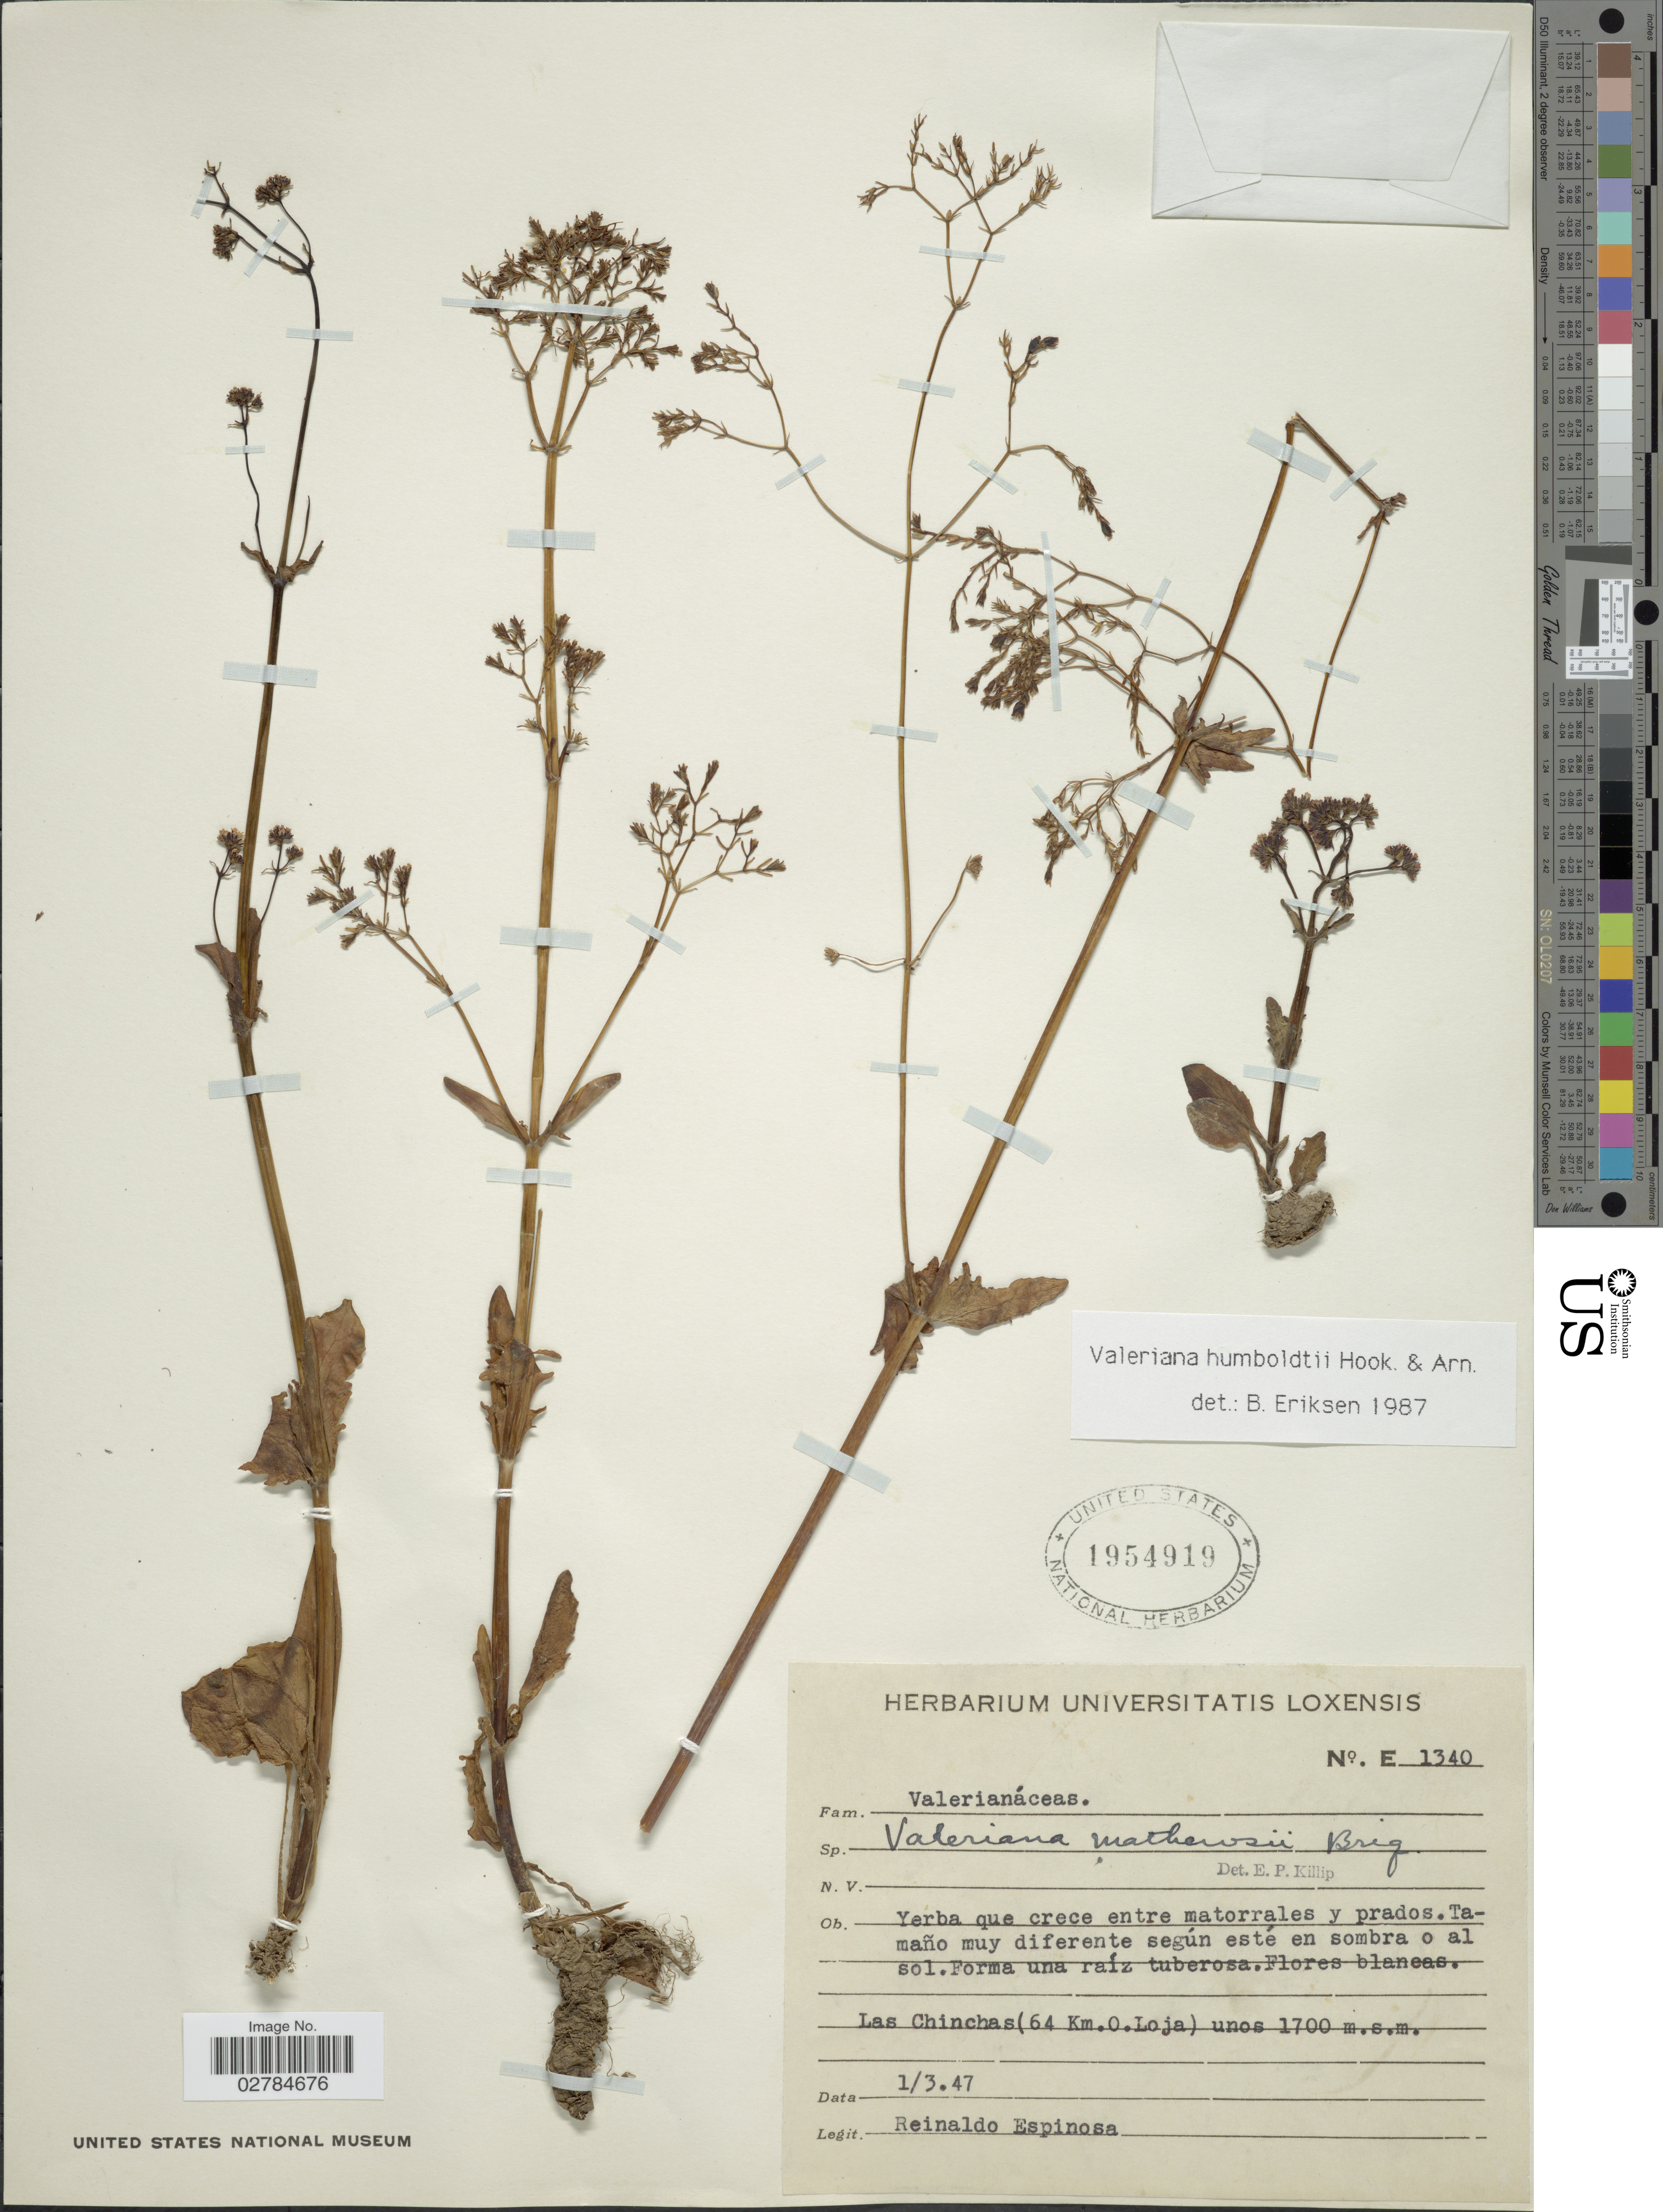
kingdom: Plantae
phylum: Tracheophyta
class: Magnoliopsida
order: Dipsacales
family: Caprifoliaceae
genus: Valeriana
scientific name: Valeriana humboldtii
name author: Hook. & Arn.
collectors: R. Espinosa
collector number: E1340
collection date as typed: Transcribed d/m/y: 1/3/47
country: Ecuador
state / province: Loja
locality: Las Chinchas (64 Km. O. Loja)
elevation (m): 1700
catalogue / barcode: US 1954919